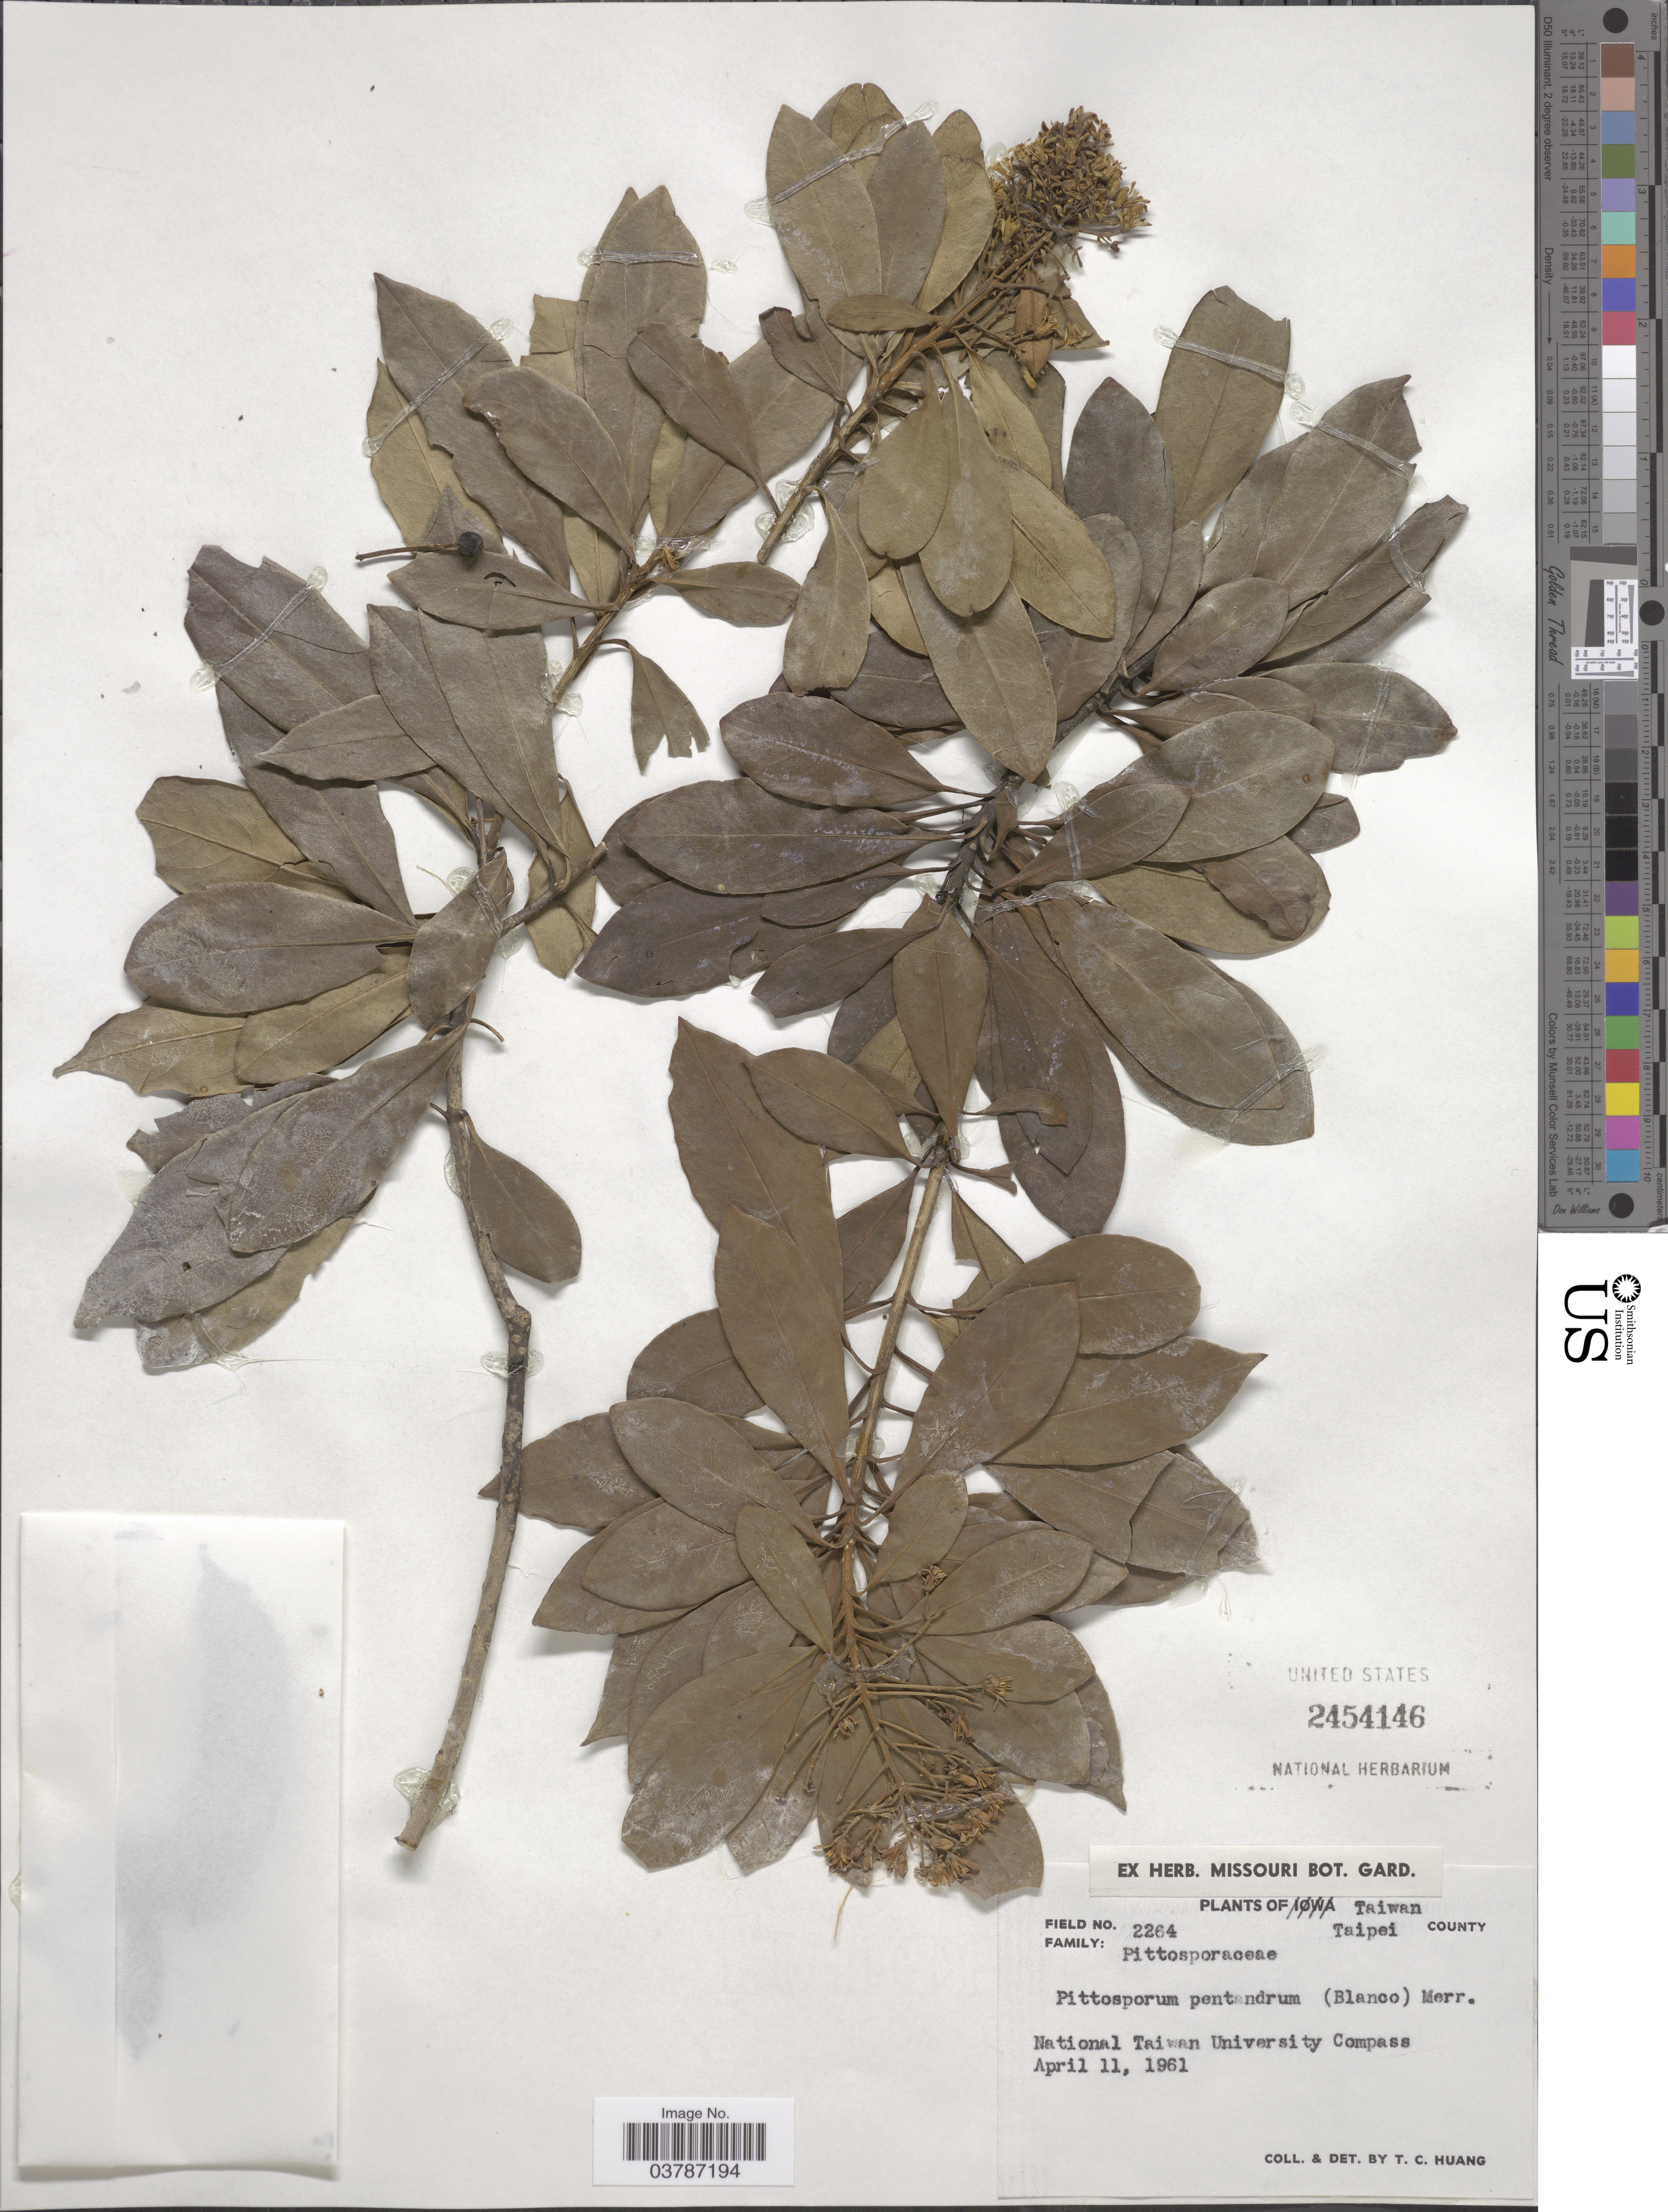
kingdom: Plantae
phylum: Tracheophyta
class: Magnoliopsida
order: Apiales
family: Pittosporaceae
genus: Pittosporum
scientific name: Pittosporum pentandrum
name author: (Blanco) Merr.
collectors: T. Huang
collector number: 2264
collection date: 1961-04-11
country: Taiwan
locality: Taipei County. National Taiwan University Compass.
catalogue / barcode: US 2454146